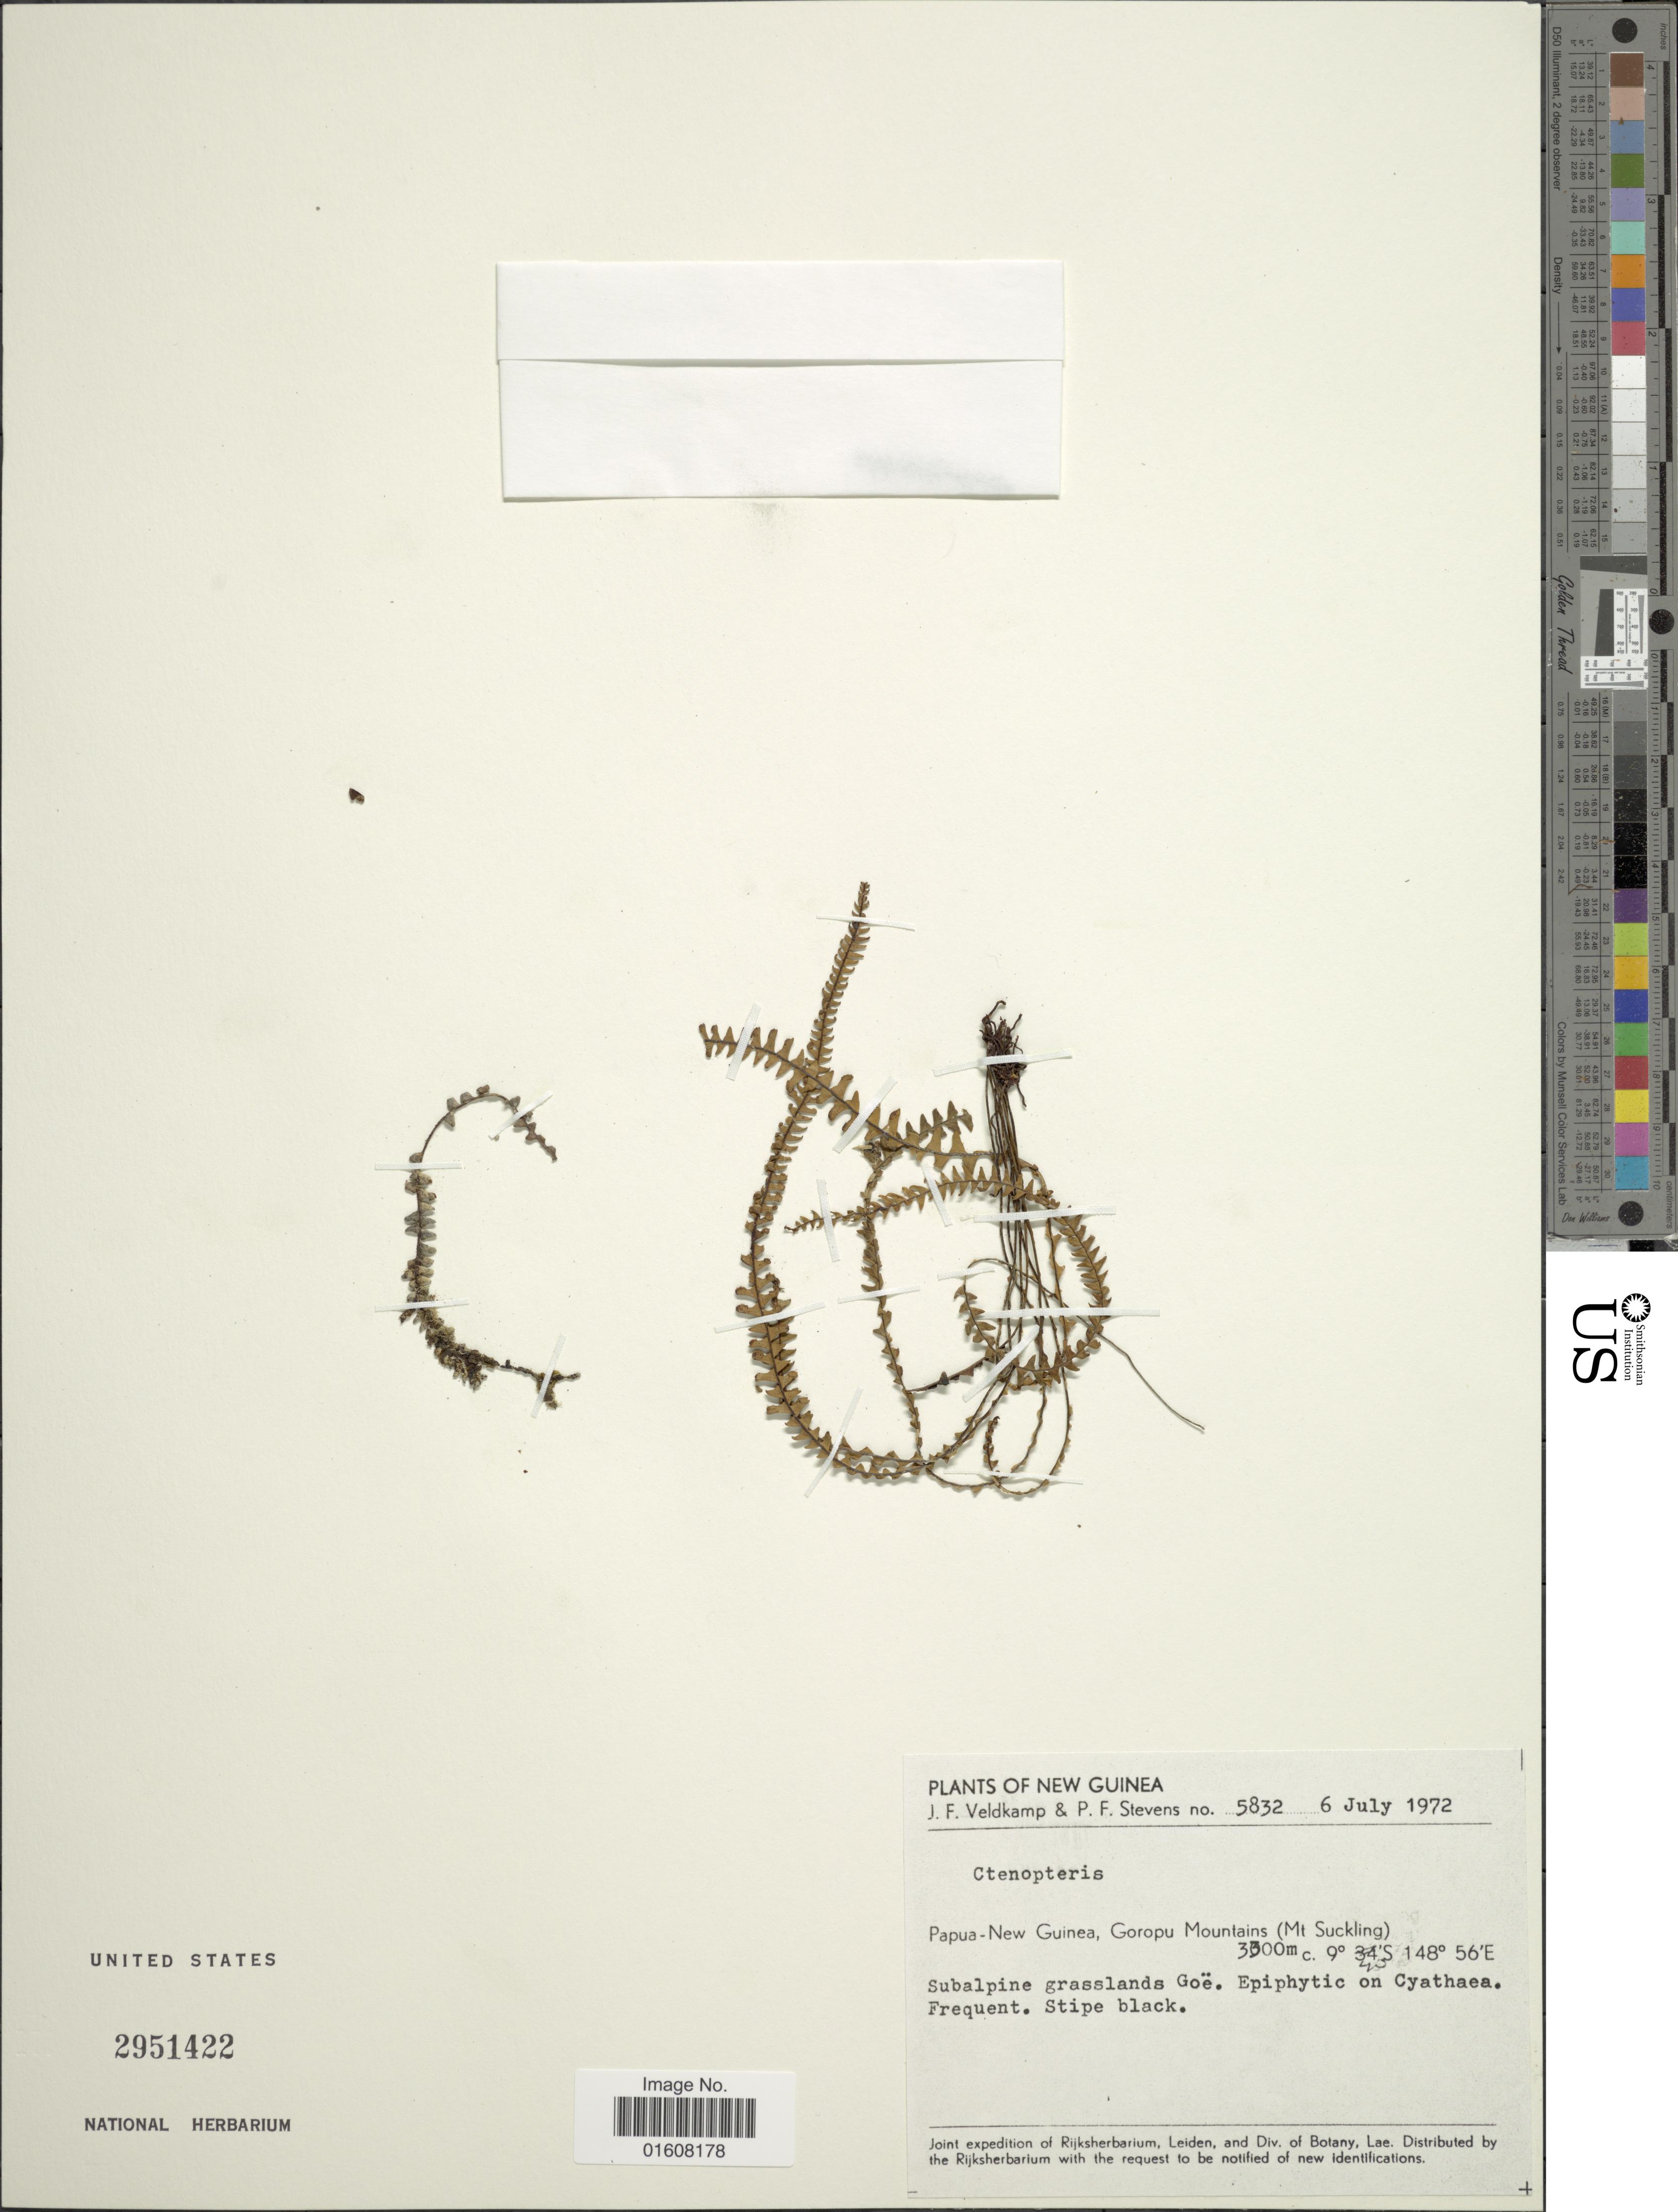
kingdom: Plantae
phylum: Tracheophyta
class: Polypodiopsida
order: Polypodiales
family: Polypodiaceae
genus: Grammitis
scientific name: Grammitis sp.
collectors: J. F. Veldkamp & P. F. Stevens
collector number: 5832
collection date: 1972-07-06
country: Papua New Guinea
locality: New Guinea. Goropu Mountains (Mt. Suckling). Subalpine grasslands Goë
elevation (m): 3300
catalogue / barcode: US 2951422